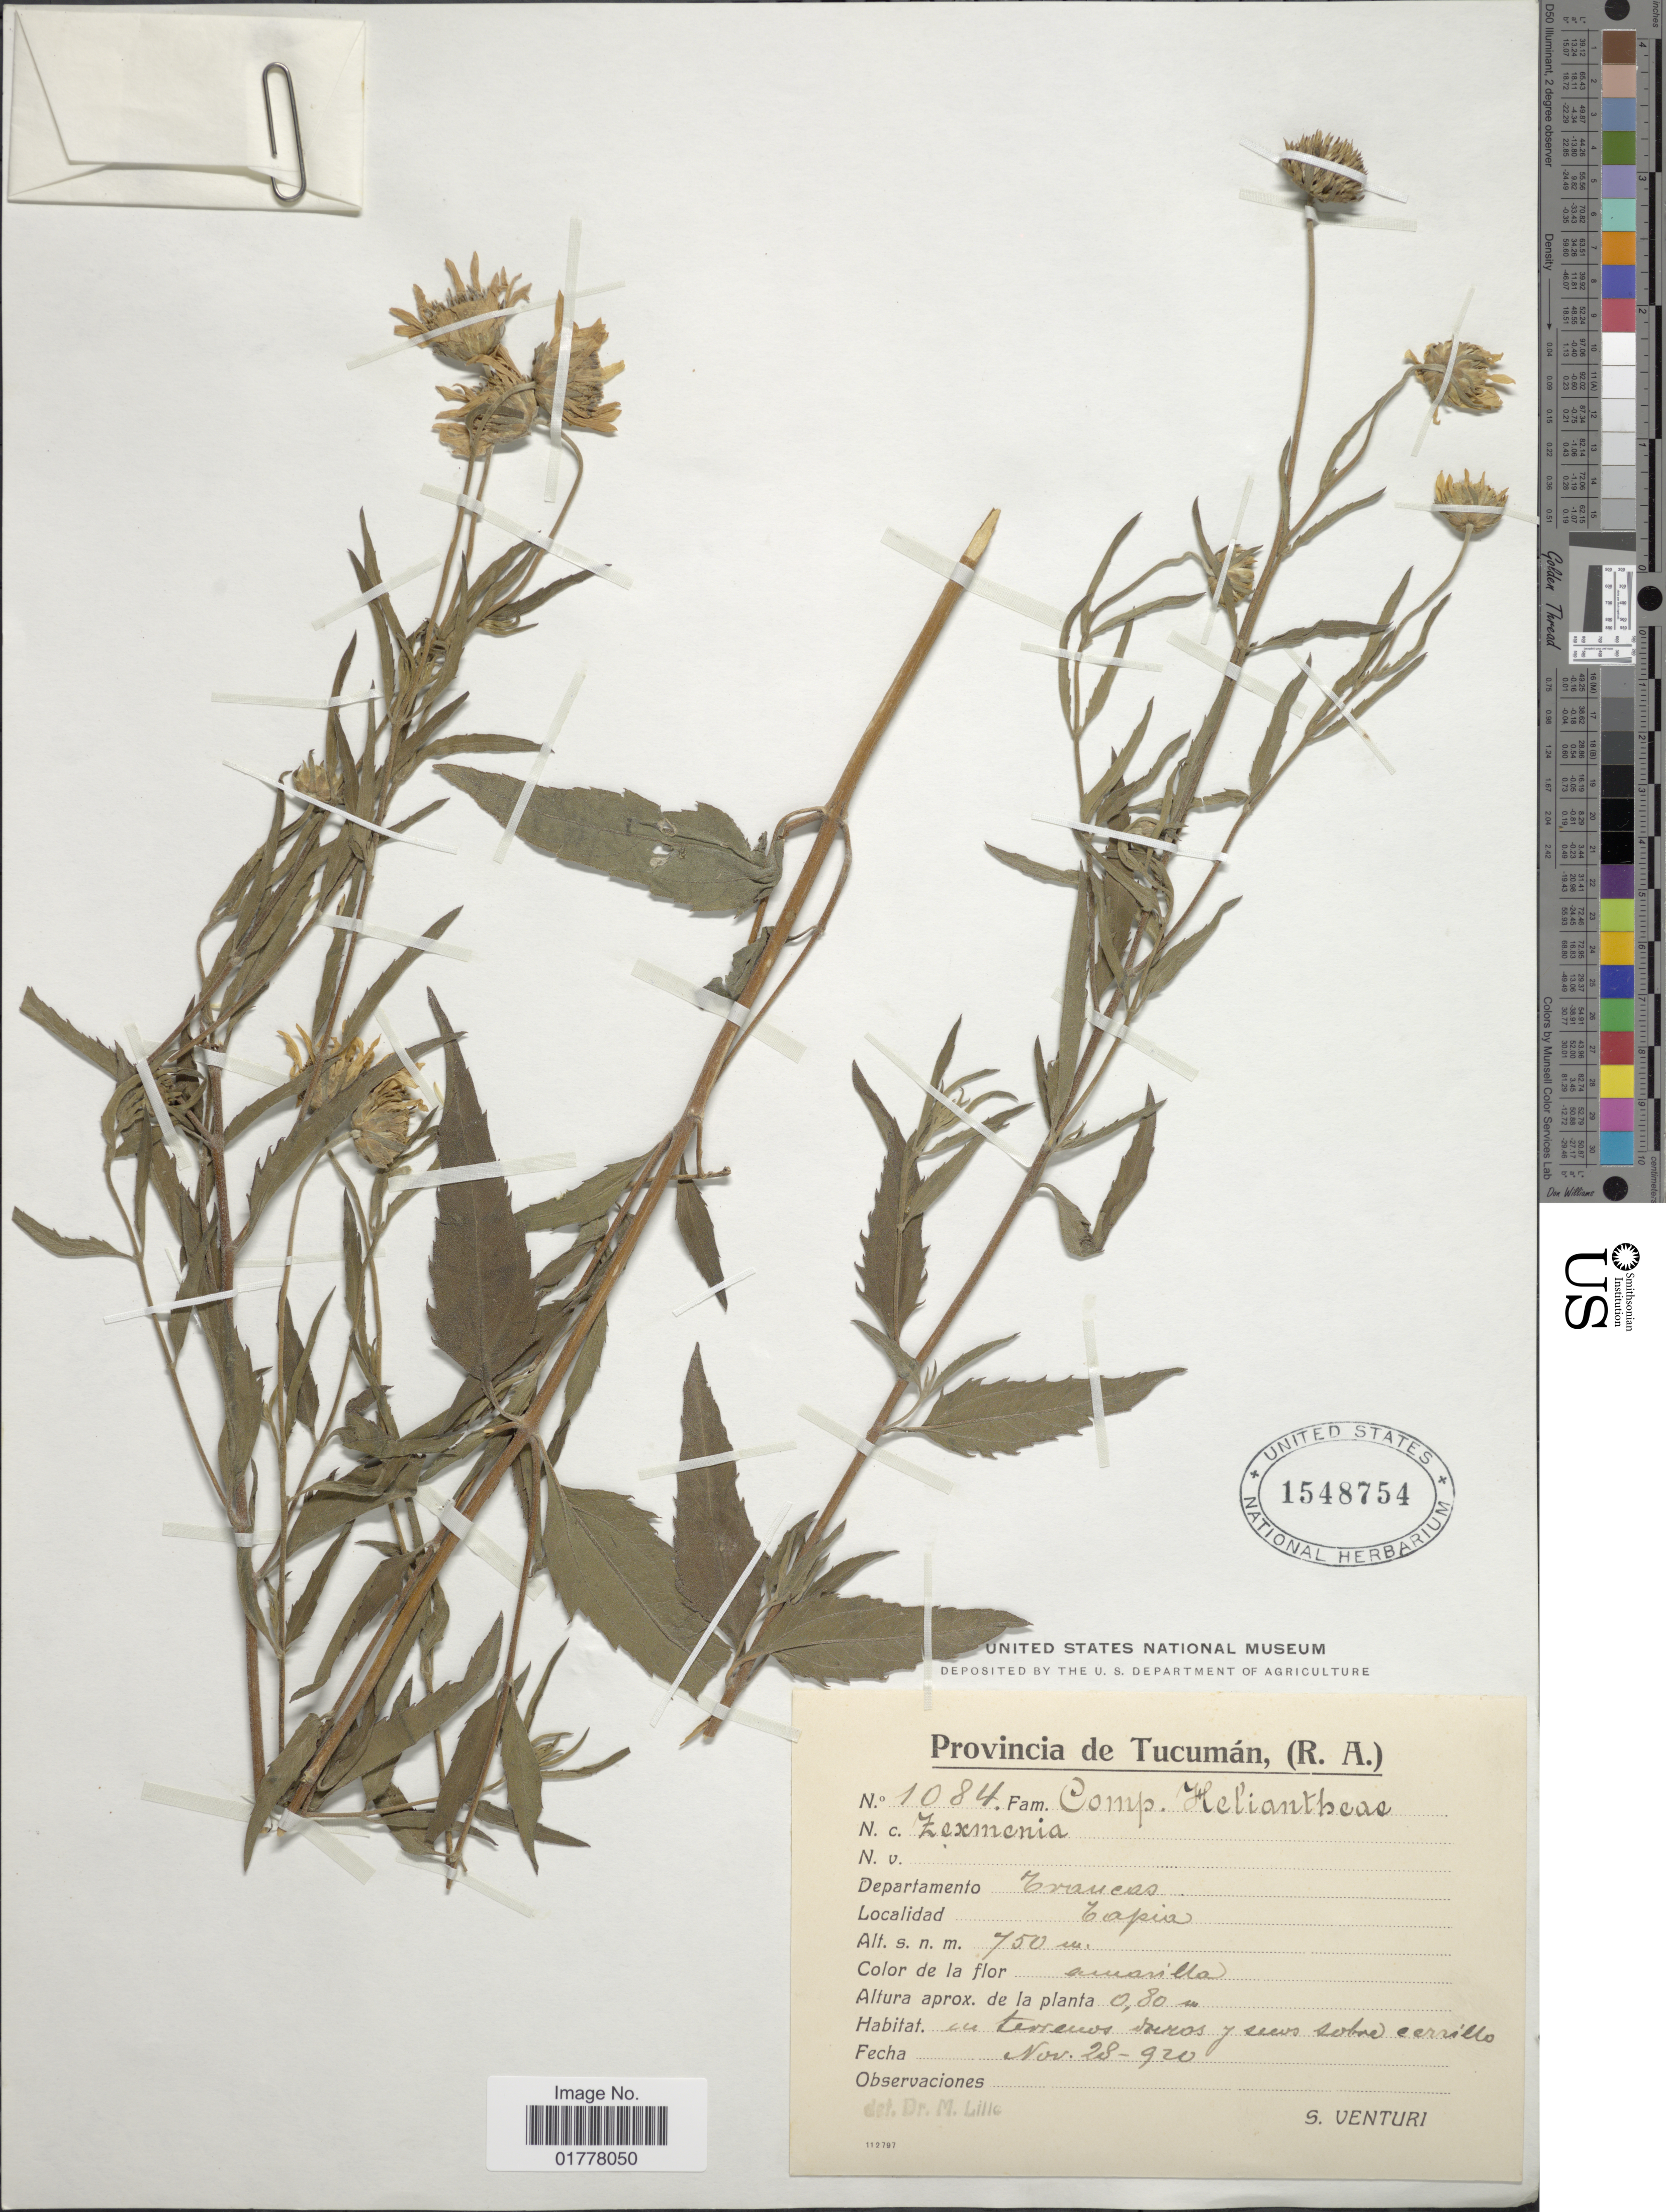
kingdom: Plantae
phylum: Tracheophyta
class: Magnoliopsida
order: Asterales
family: Asteraceae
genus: Angelphytum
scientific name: Angelphytum aspilioides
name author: (Griseb.) H. Rob.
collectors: S. Venturi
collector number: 1084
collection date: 1920-11-28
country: Argentina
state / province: Tucuman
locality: Provincia de Tucumán, (R.A.). Departamento Trancas. Tapia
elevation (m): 750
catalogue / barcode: US 1548754